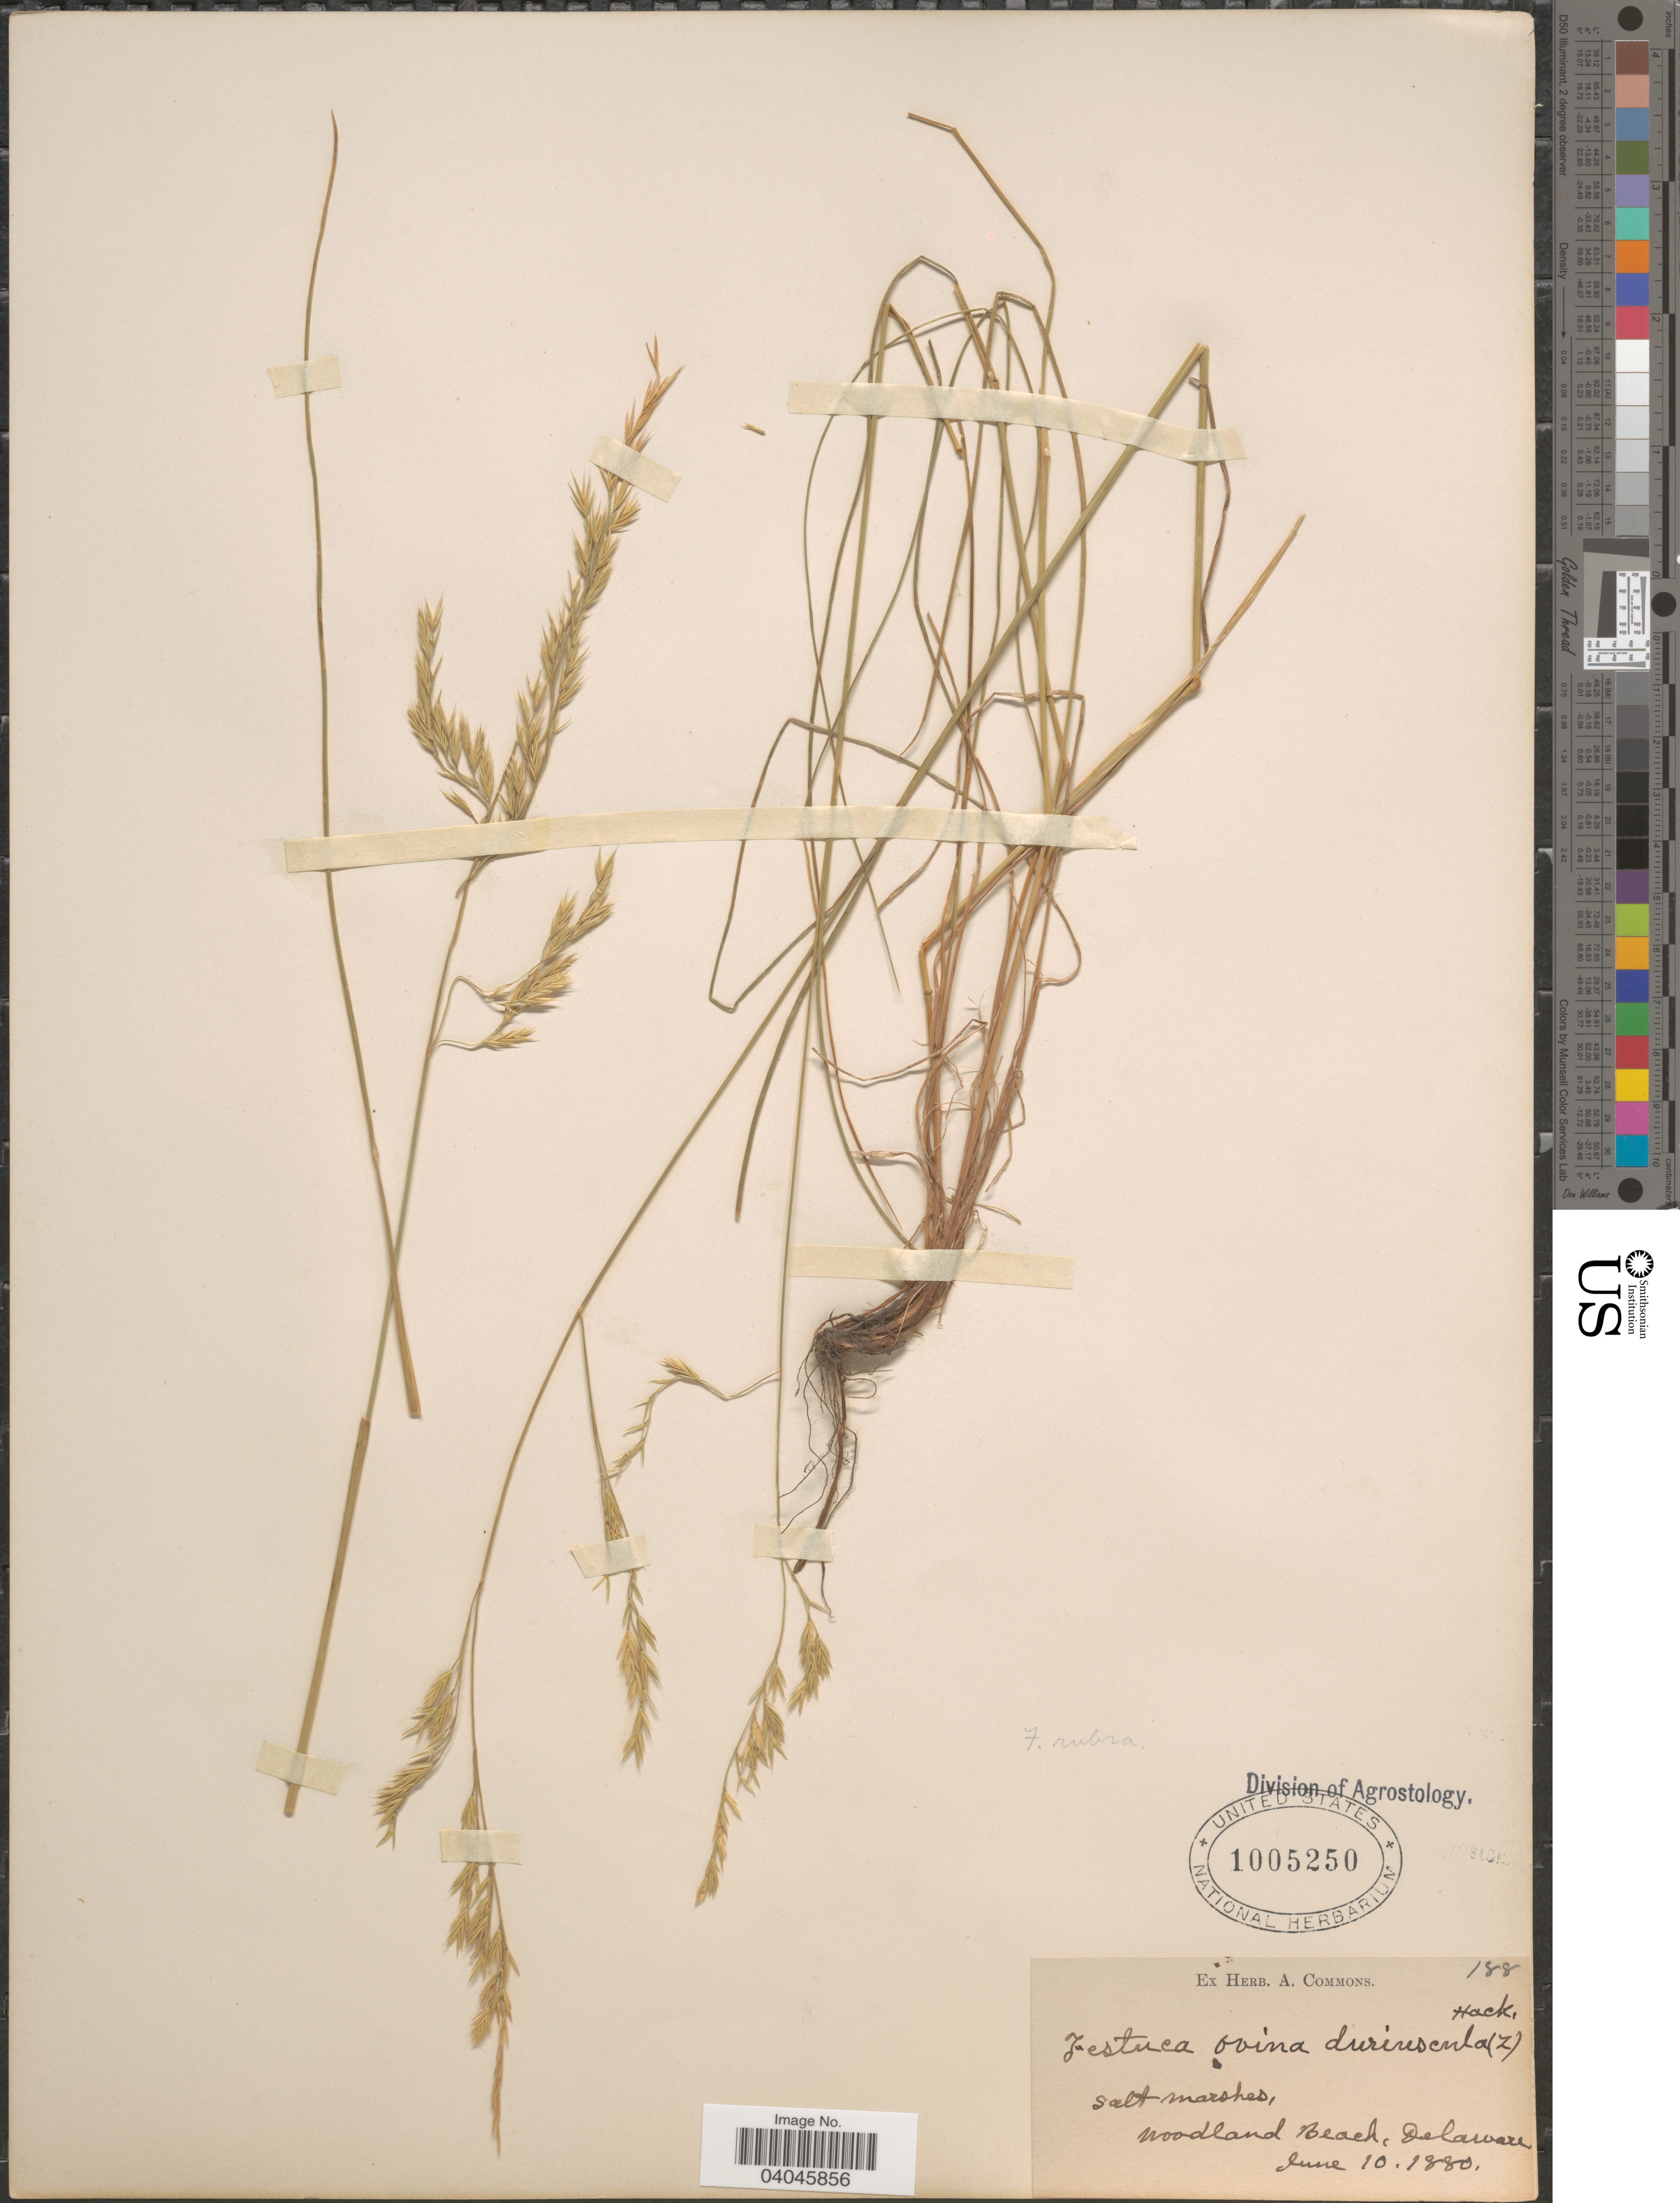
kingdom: Plantae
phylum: Tracheophyta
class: Liliopsida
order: Poales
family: Poaceae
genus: Festuca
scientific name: Festuca rubra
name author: L.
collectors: ex herb. A. Commons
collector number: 188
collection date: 1880-06-10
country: United States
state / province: Delaware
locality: Salt, marshes, Woodland Beach.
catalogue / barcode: US 1005250